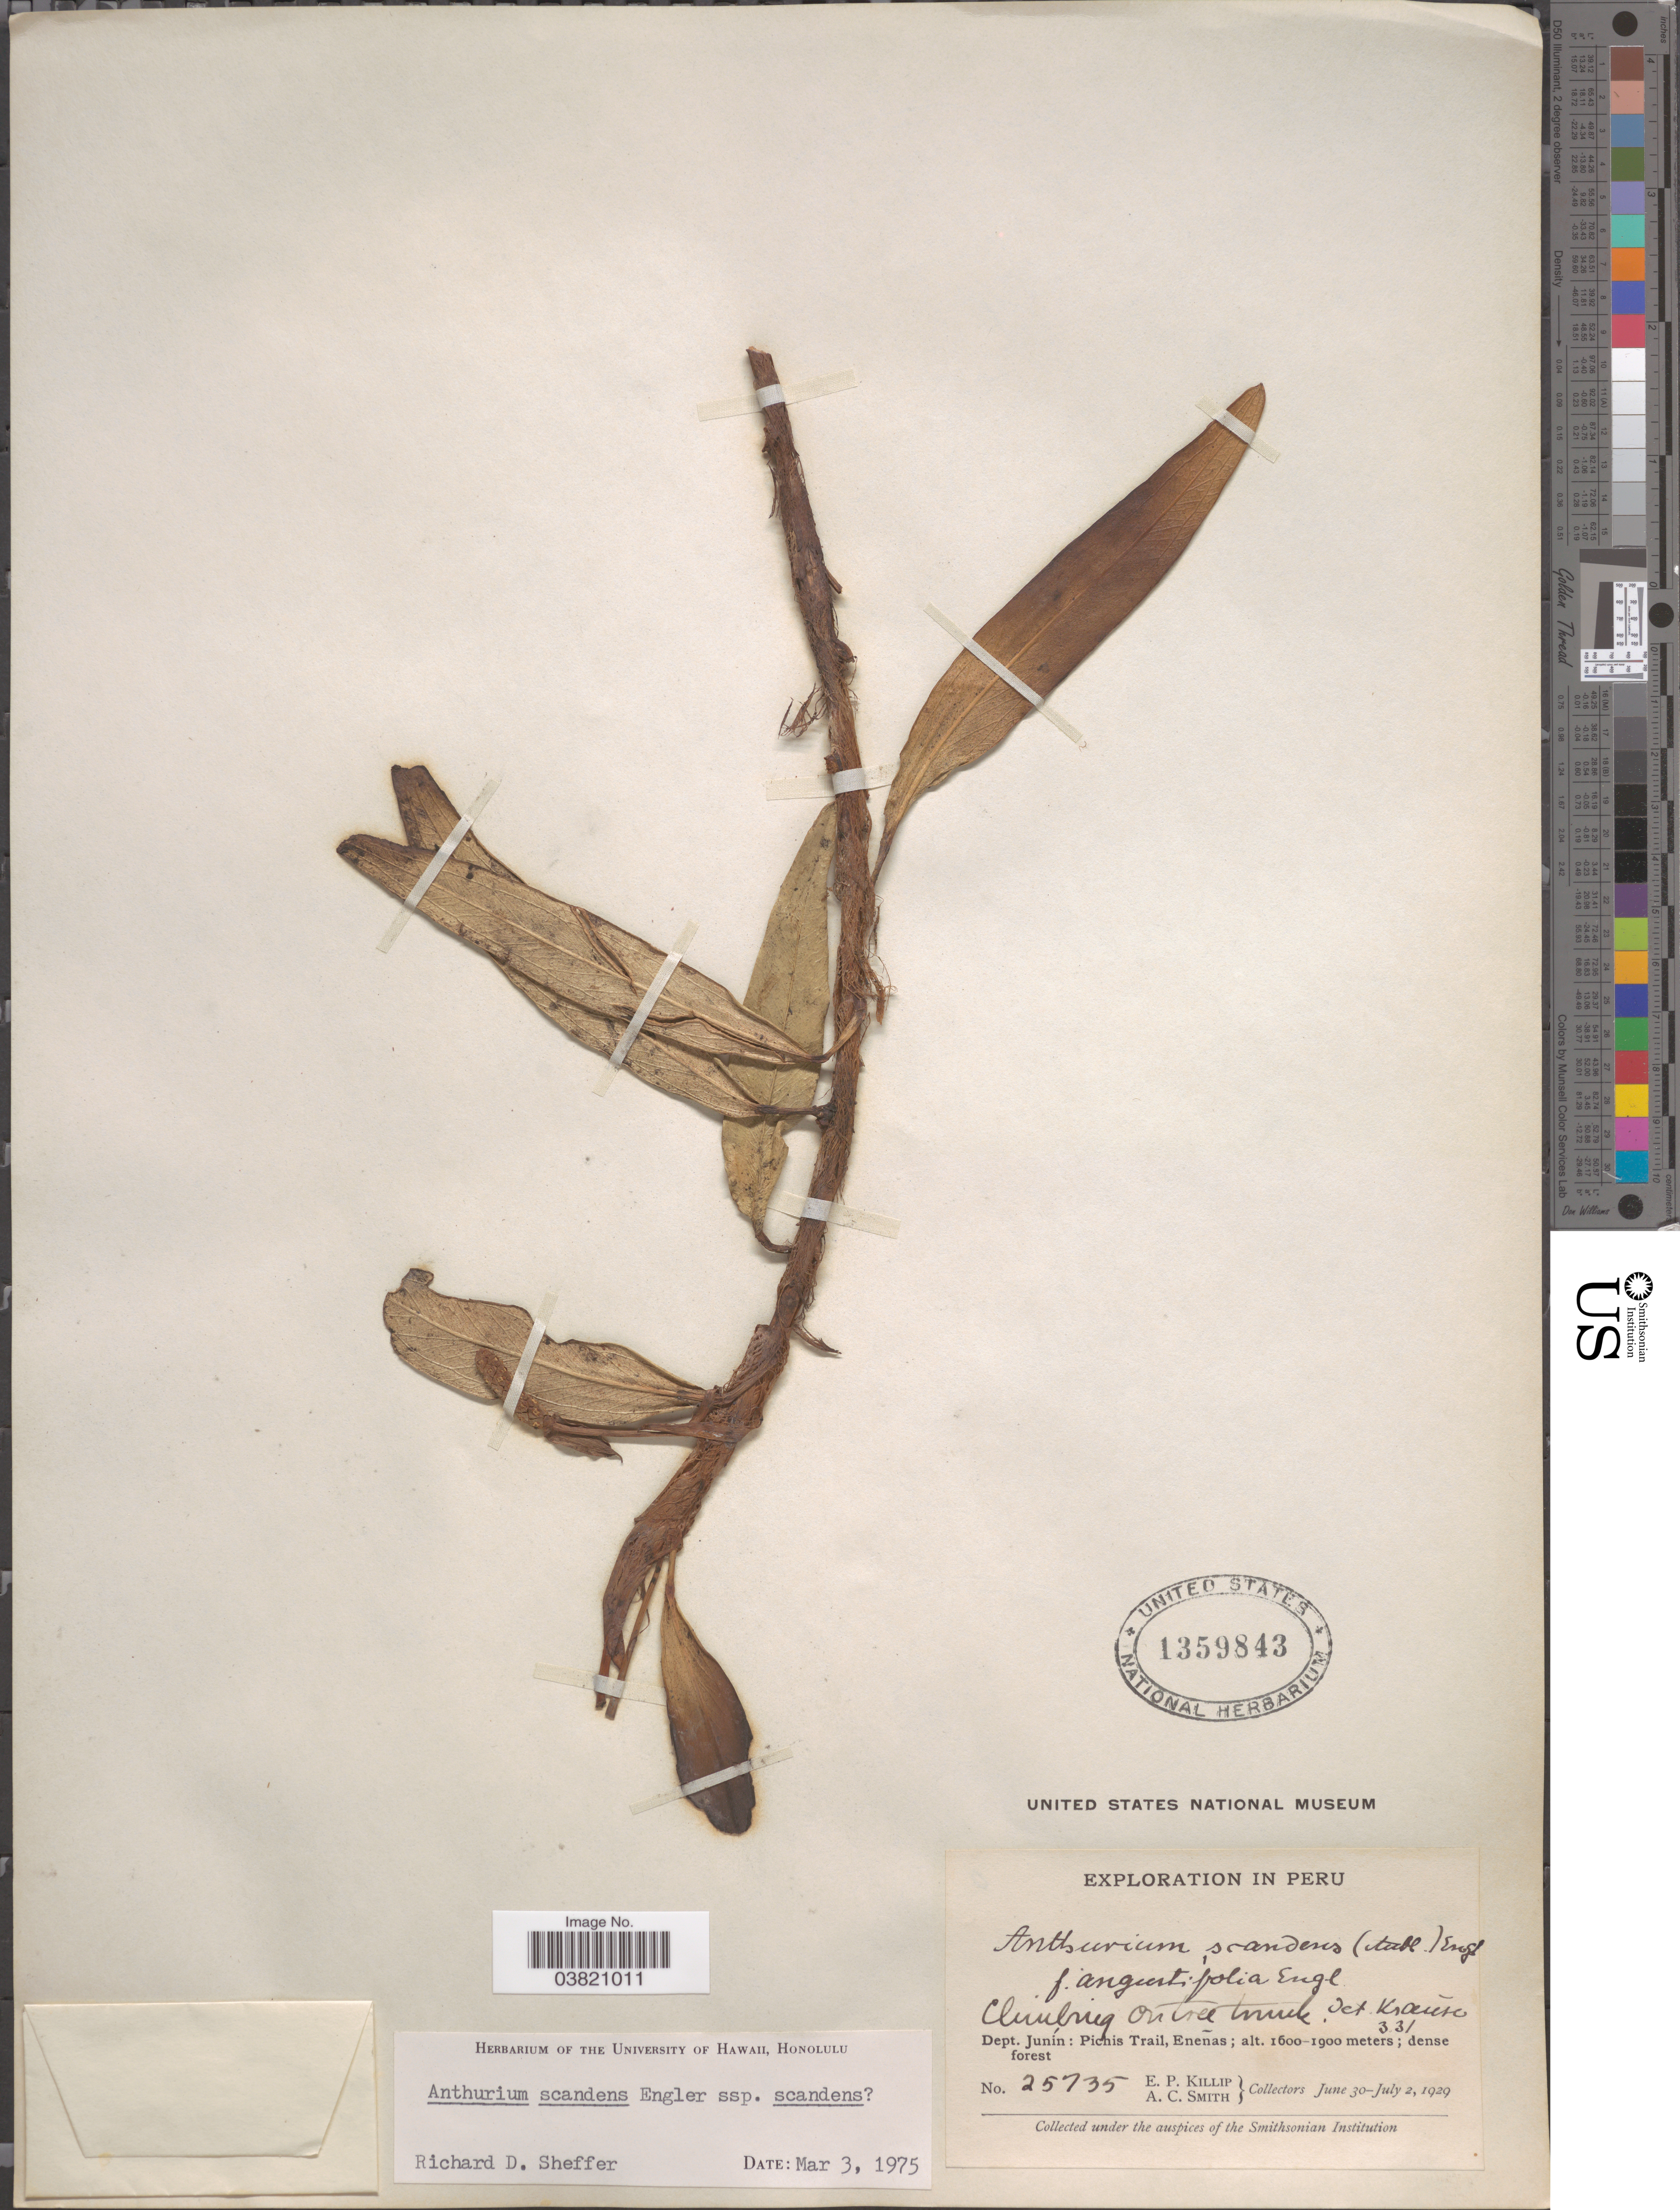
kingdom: Plantae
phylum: Tracheophyta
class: Liliopsida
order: Alismatales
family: Araceae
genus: Anthurium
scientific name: Anthurium scandens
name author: (Aubl.) Engl.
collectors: E. P. Killip & A. C. Smith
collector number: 25735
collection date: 1929-06-30/1929-07-02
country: Peru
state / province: Junín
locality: Dept. Junín: Pichis Trail, Eneñas.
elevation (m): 1600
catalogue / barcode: US 1359843